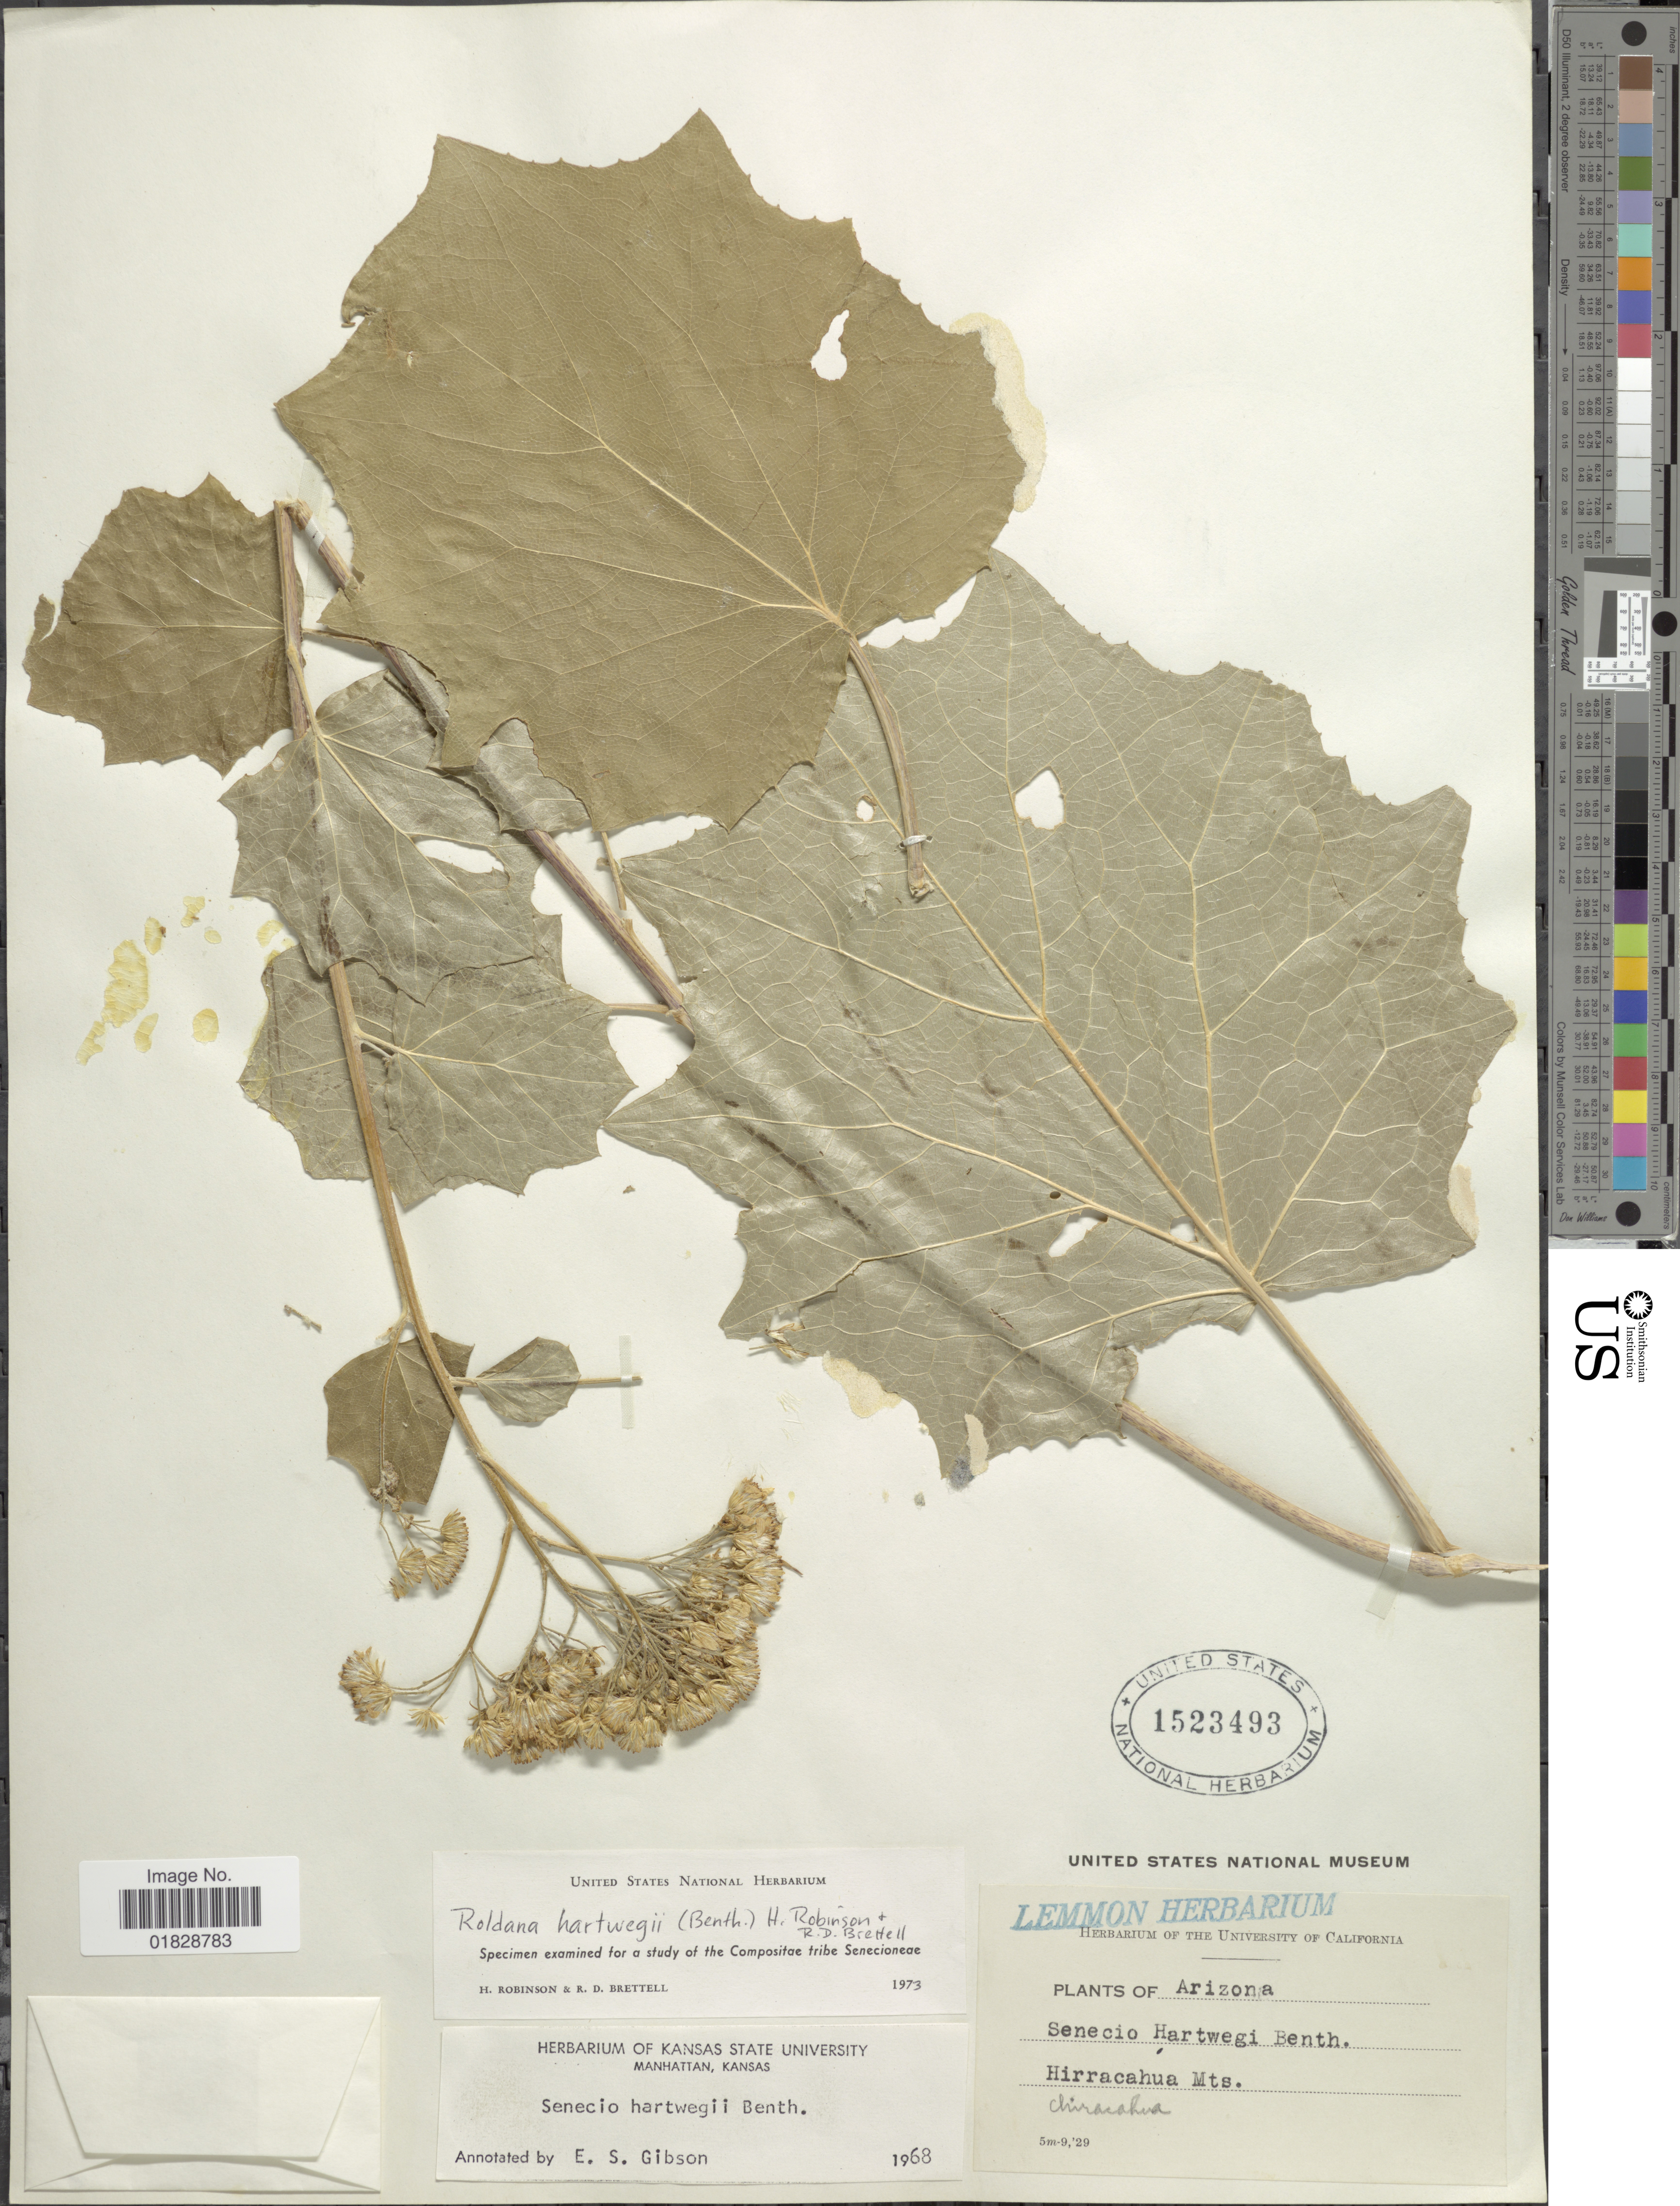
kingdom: Plantae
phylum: Tracheophyta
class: Magnoliopsida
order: Asterales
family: Asteraceae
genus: Roldana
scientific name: Roldana hartwegii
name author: (Benth.) H. Rob. & Brettell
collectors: ex herb. Lemmon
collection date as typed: Transcribed d/m/y: 9/5/29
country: United States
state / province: Arizona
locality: Chiracahua Mts. Chiracahua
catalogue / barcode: US 1523493